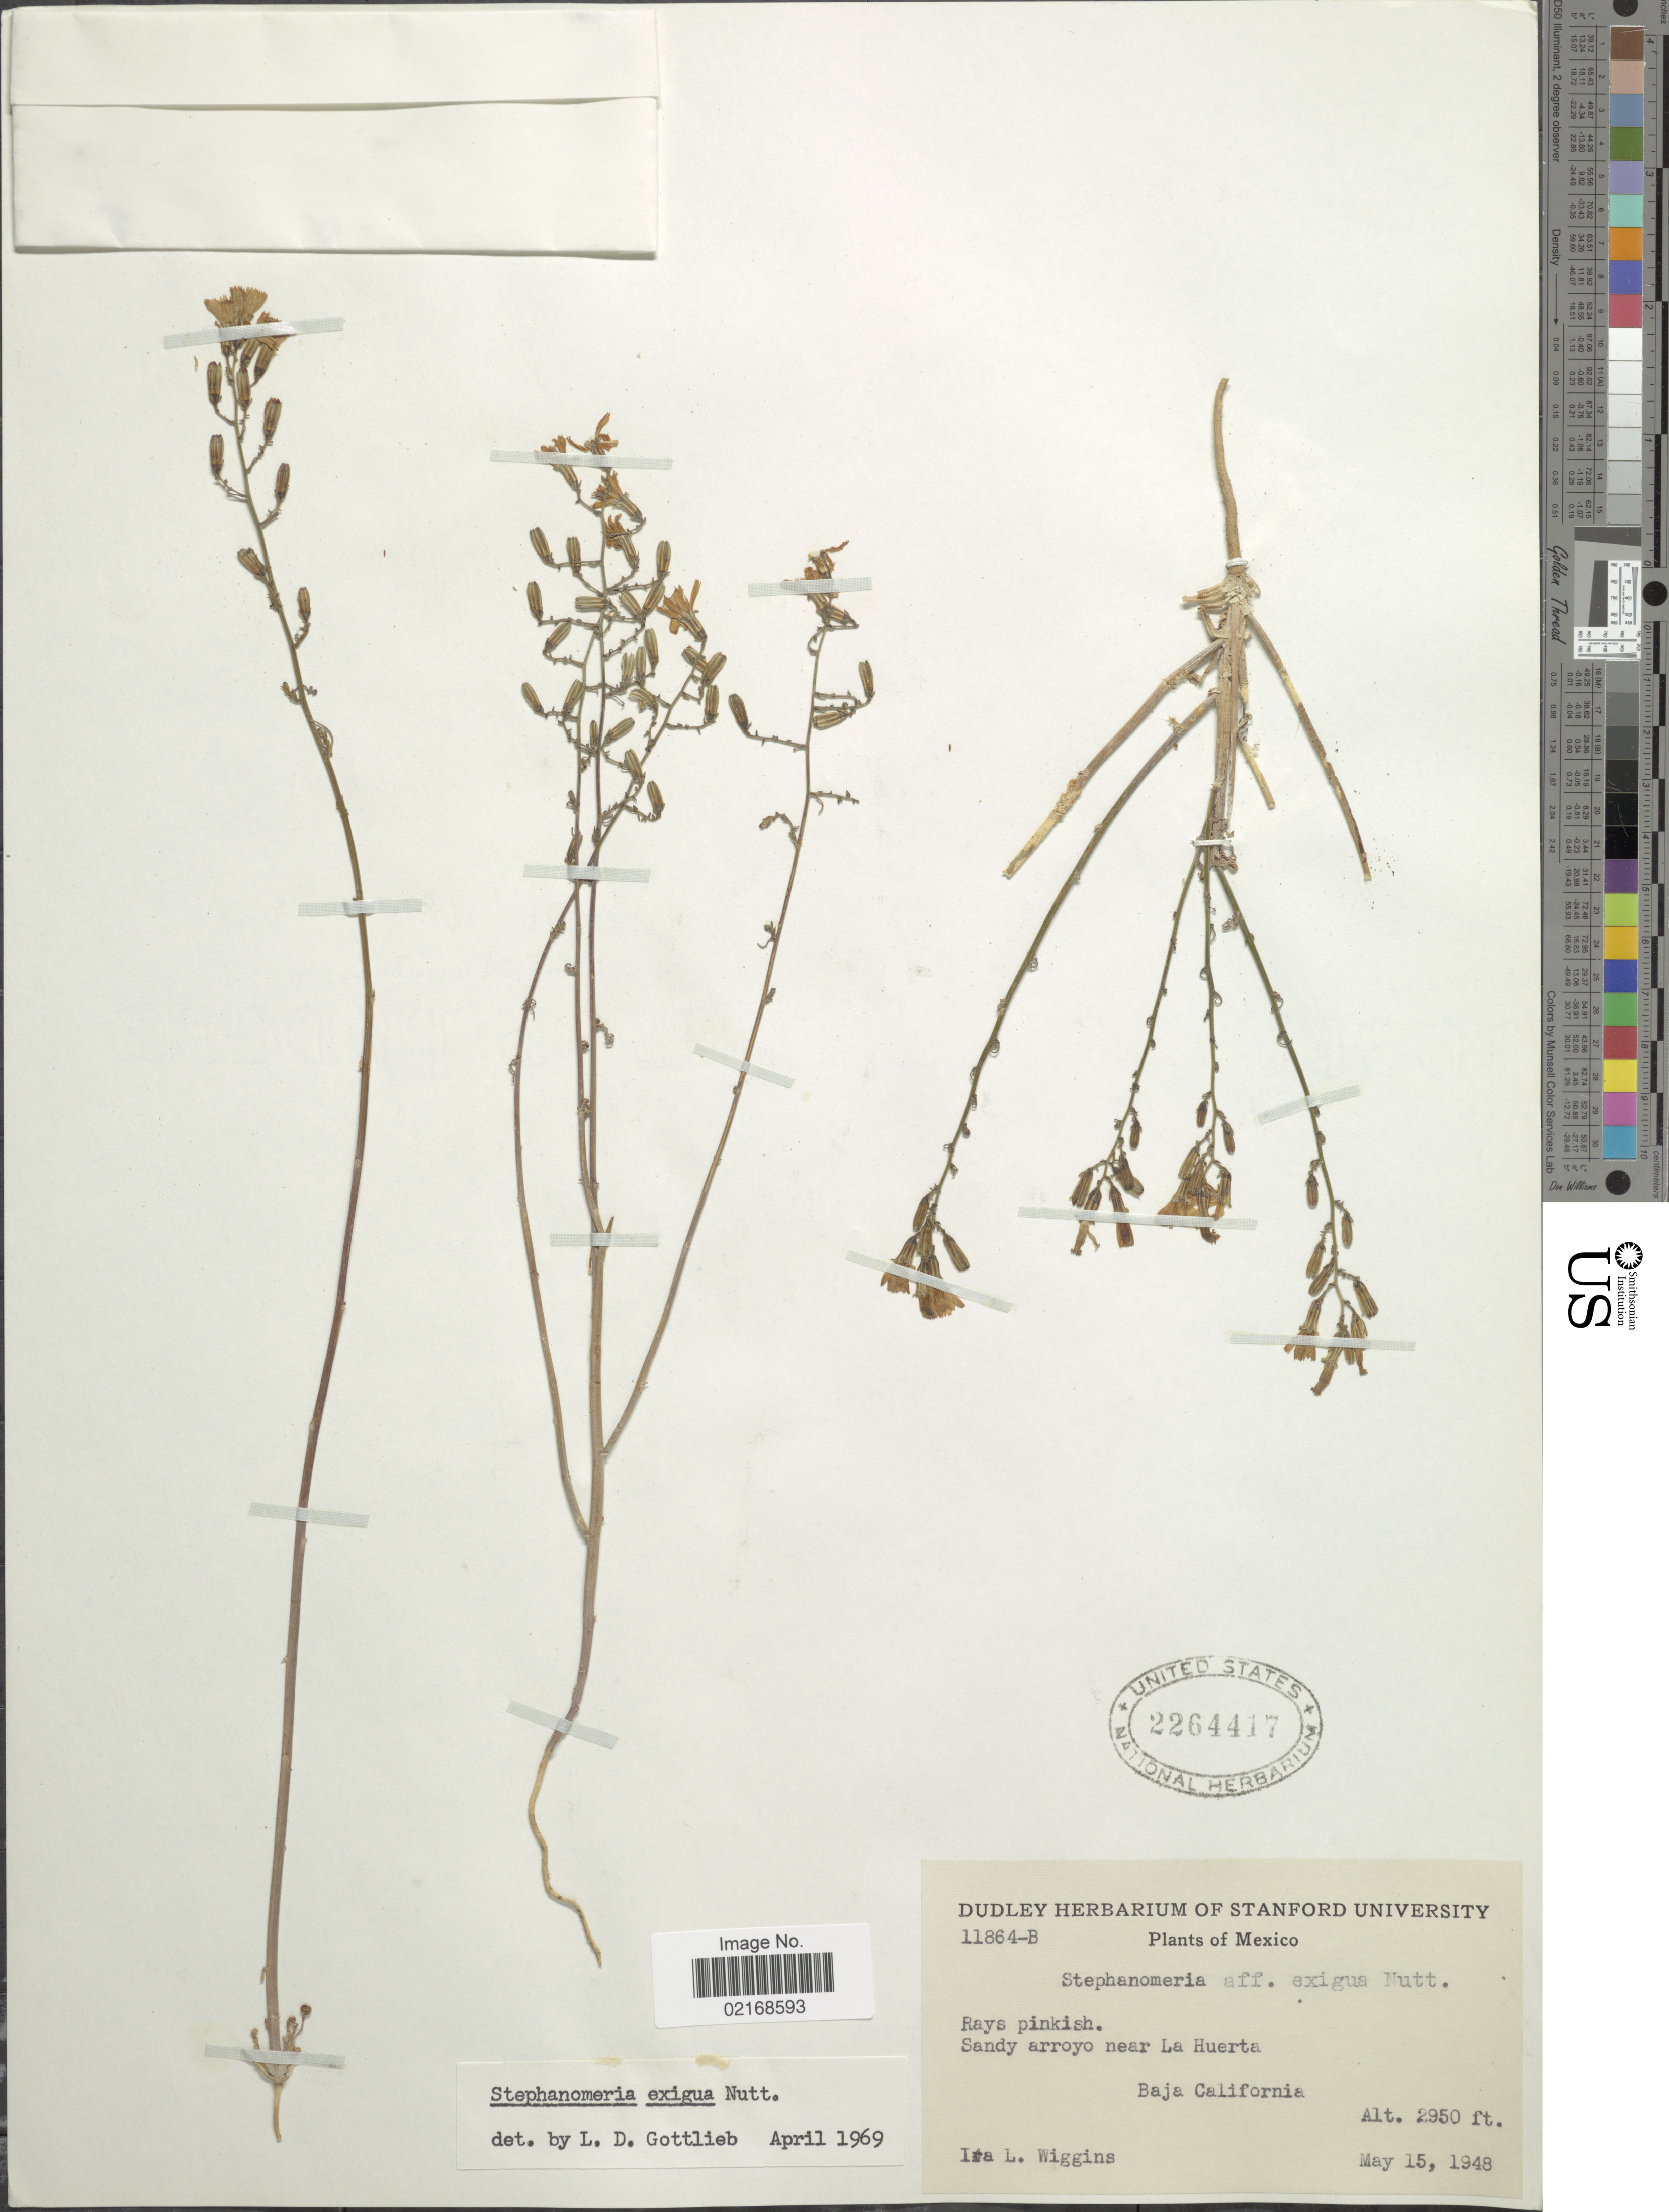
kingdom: Plantae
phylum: Tracheophyta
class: Magnoliopsida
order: Asterales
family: Asteraceae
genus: Stephanomeria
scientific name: Stephanomeria exigua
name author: Nutt.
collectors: I. L. Wiggins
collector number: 11864-B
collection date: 1948-05-15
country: Mexico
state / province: Baja California Norte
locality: Sandy arrpup near La Huerta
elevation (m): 899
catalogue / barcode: US 2264417